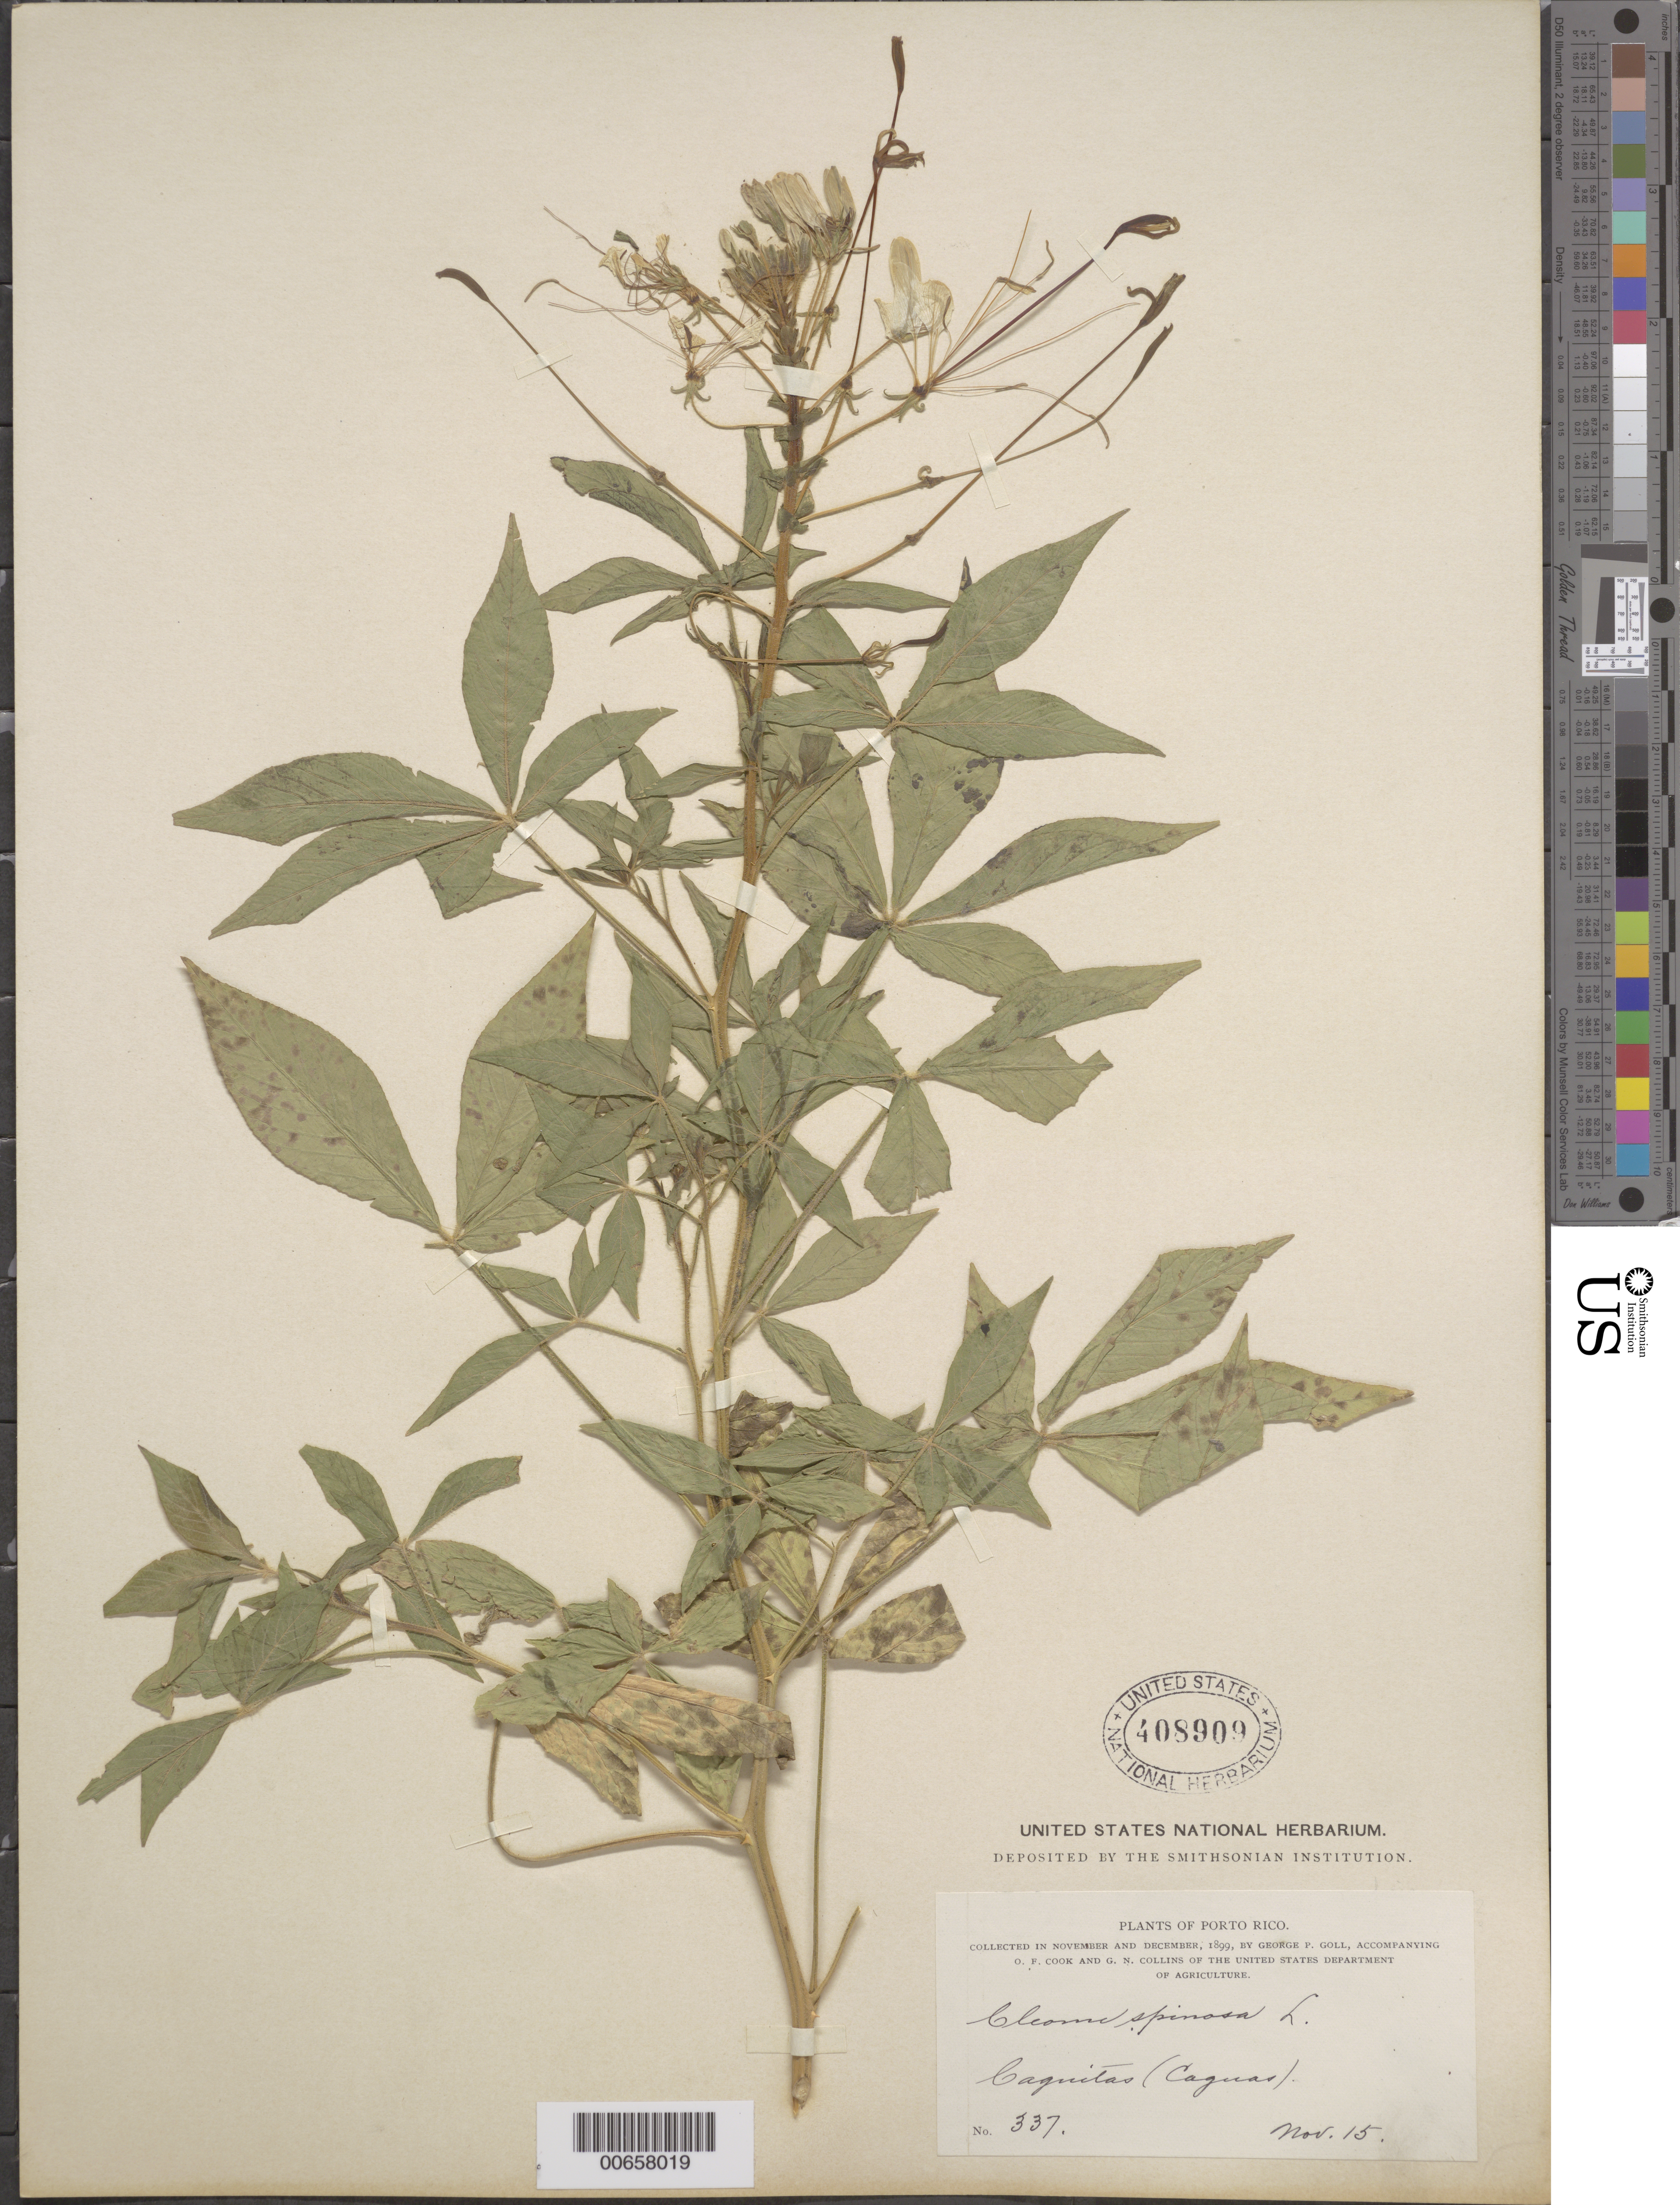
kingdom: Plantae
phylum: Tracheophyta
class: Magnoliopsida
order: Brassicales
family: Cleomaceae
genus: Tarenaya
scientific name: Tarenaya spinosa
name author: (Jacq.) Raf.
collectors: G. Goll, O. F. Cook & G. Collins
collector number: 337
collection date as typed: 15 Nov 1899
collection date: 1899-11-15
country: Puerto Rico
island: Greater Antilles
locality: Caguitas (Caguas)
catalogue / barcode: US 408909